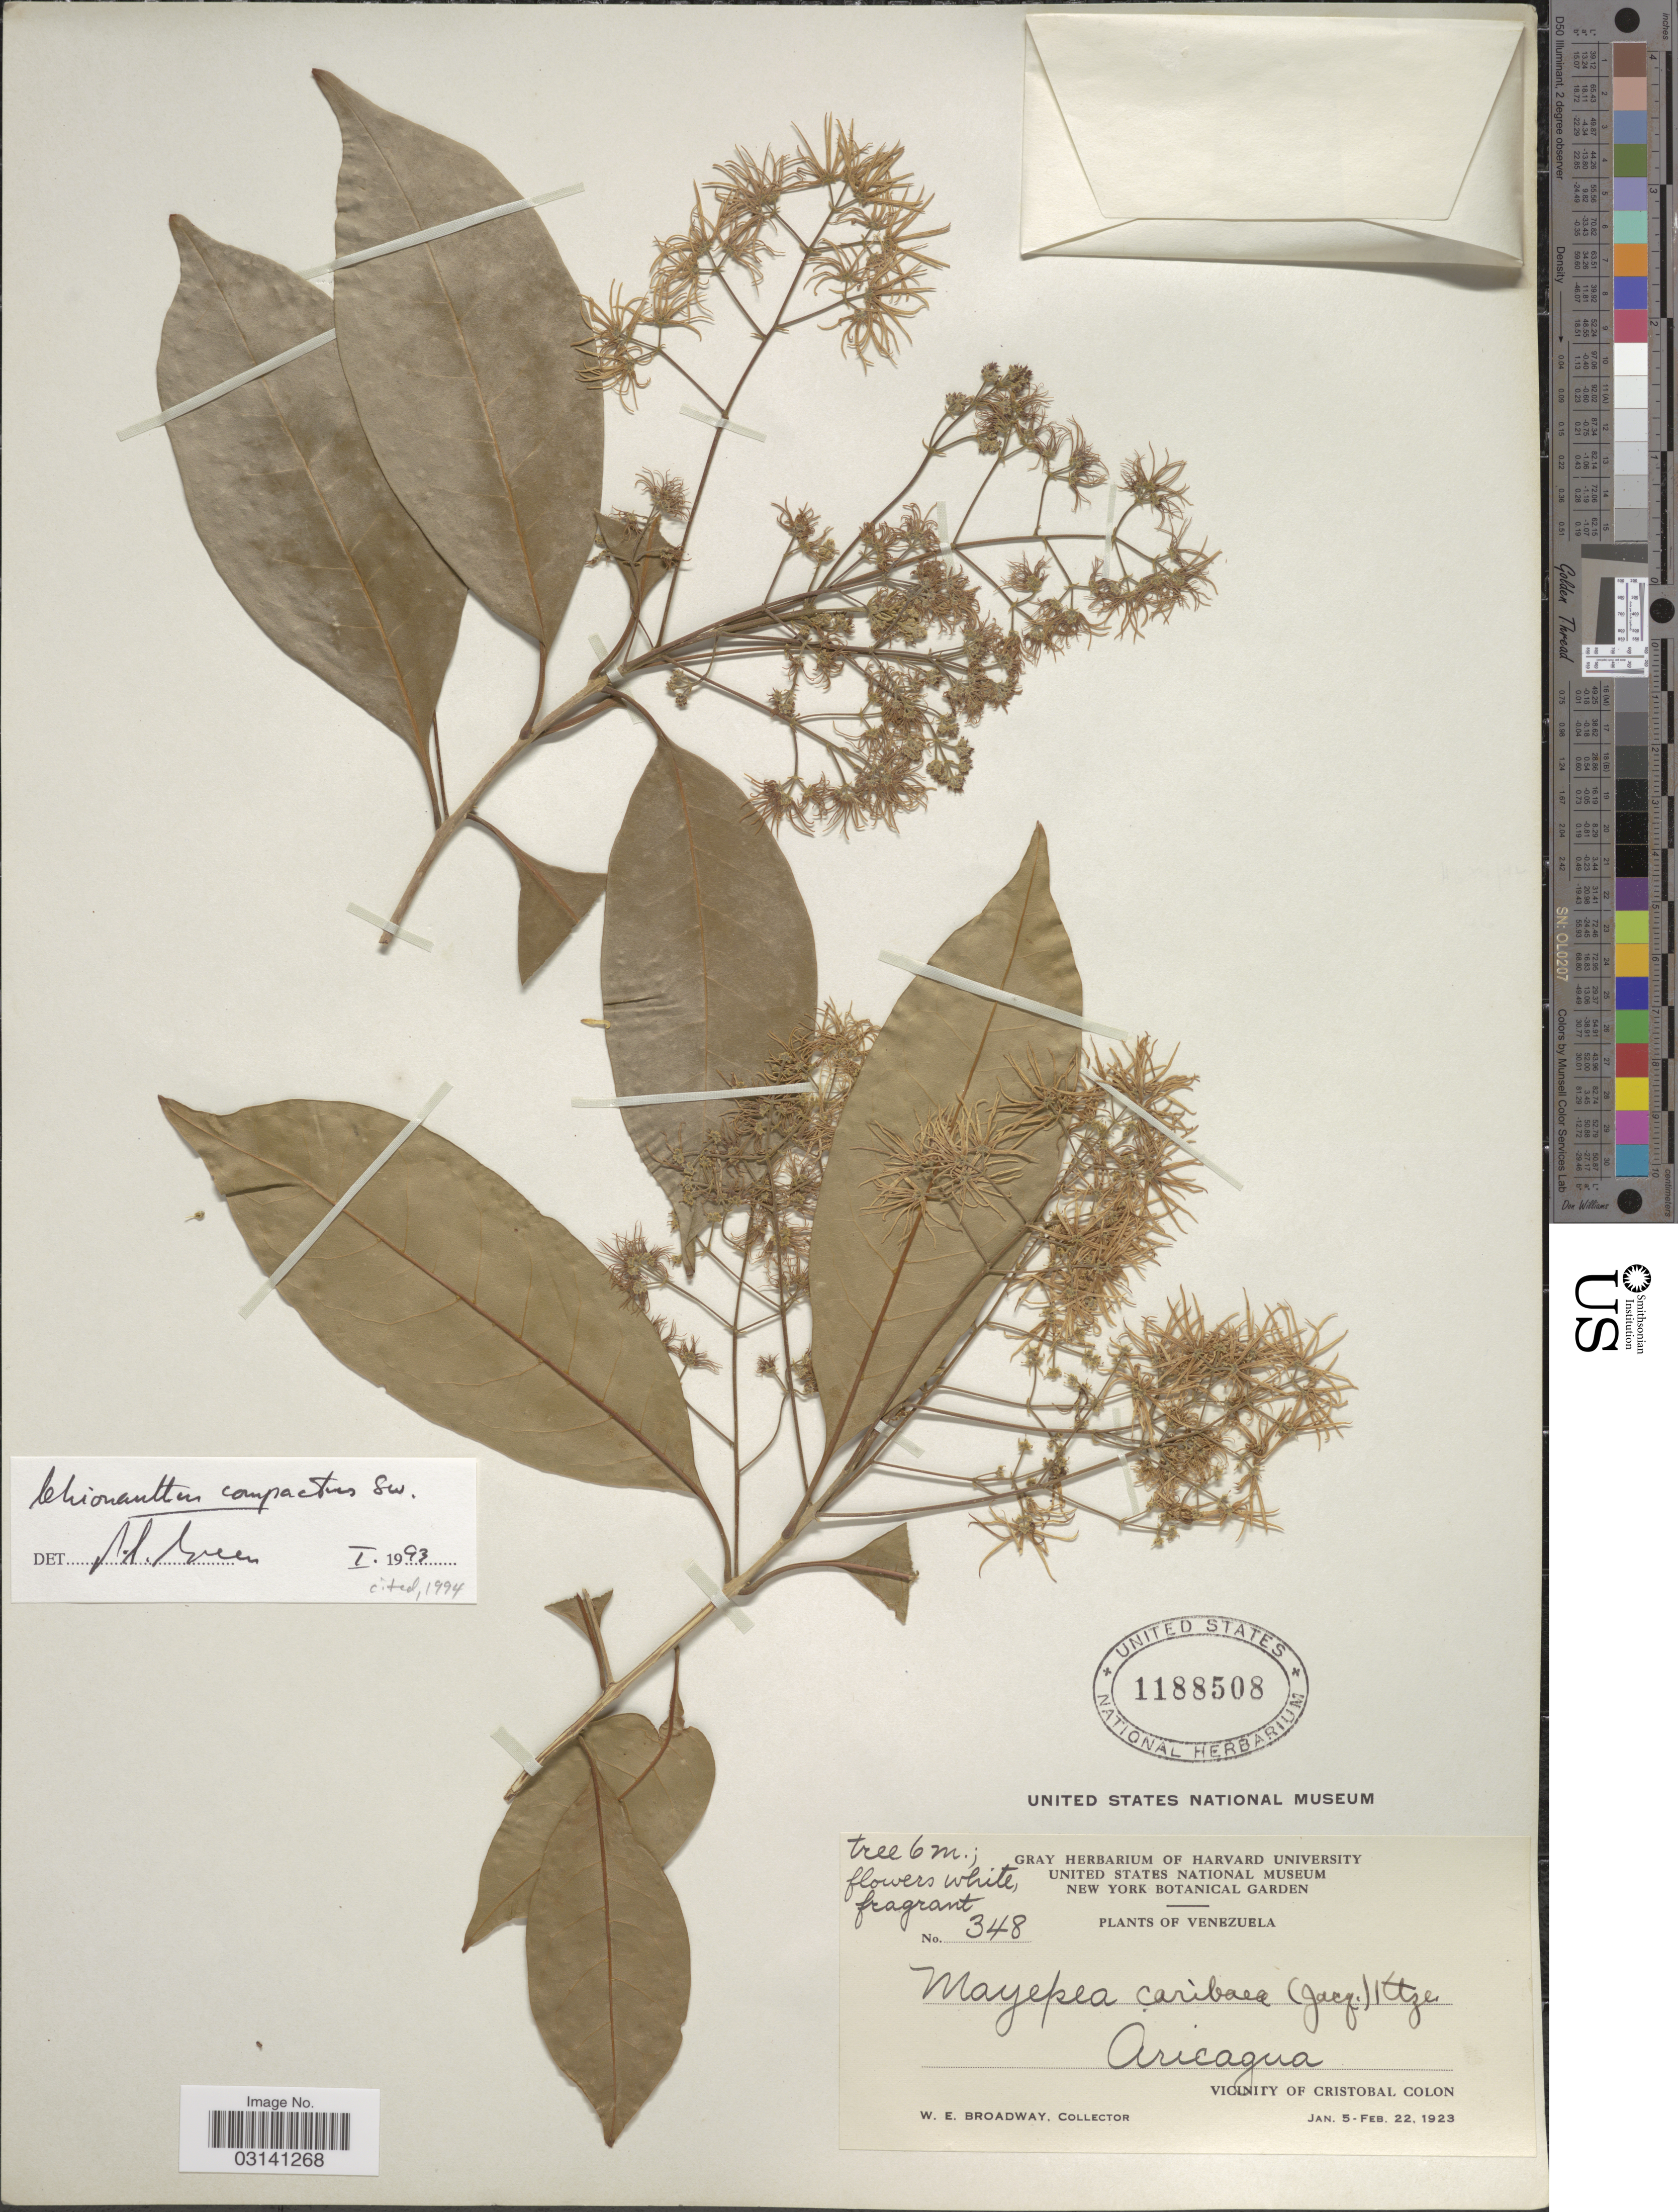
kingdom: Plantae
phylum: Tracheophyta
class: Magnoliopsida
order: Lamiales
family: Oleaceae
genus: Chionanthus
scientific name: Chionanthus compactus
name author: Sw.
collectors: W. E. Broadway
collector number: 348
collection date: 1923-01-05/1923-02-22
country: Venezuela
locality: Aricagua, Vicinity of Cristobal Colon.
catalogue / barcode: US 1188508